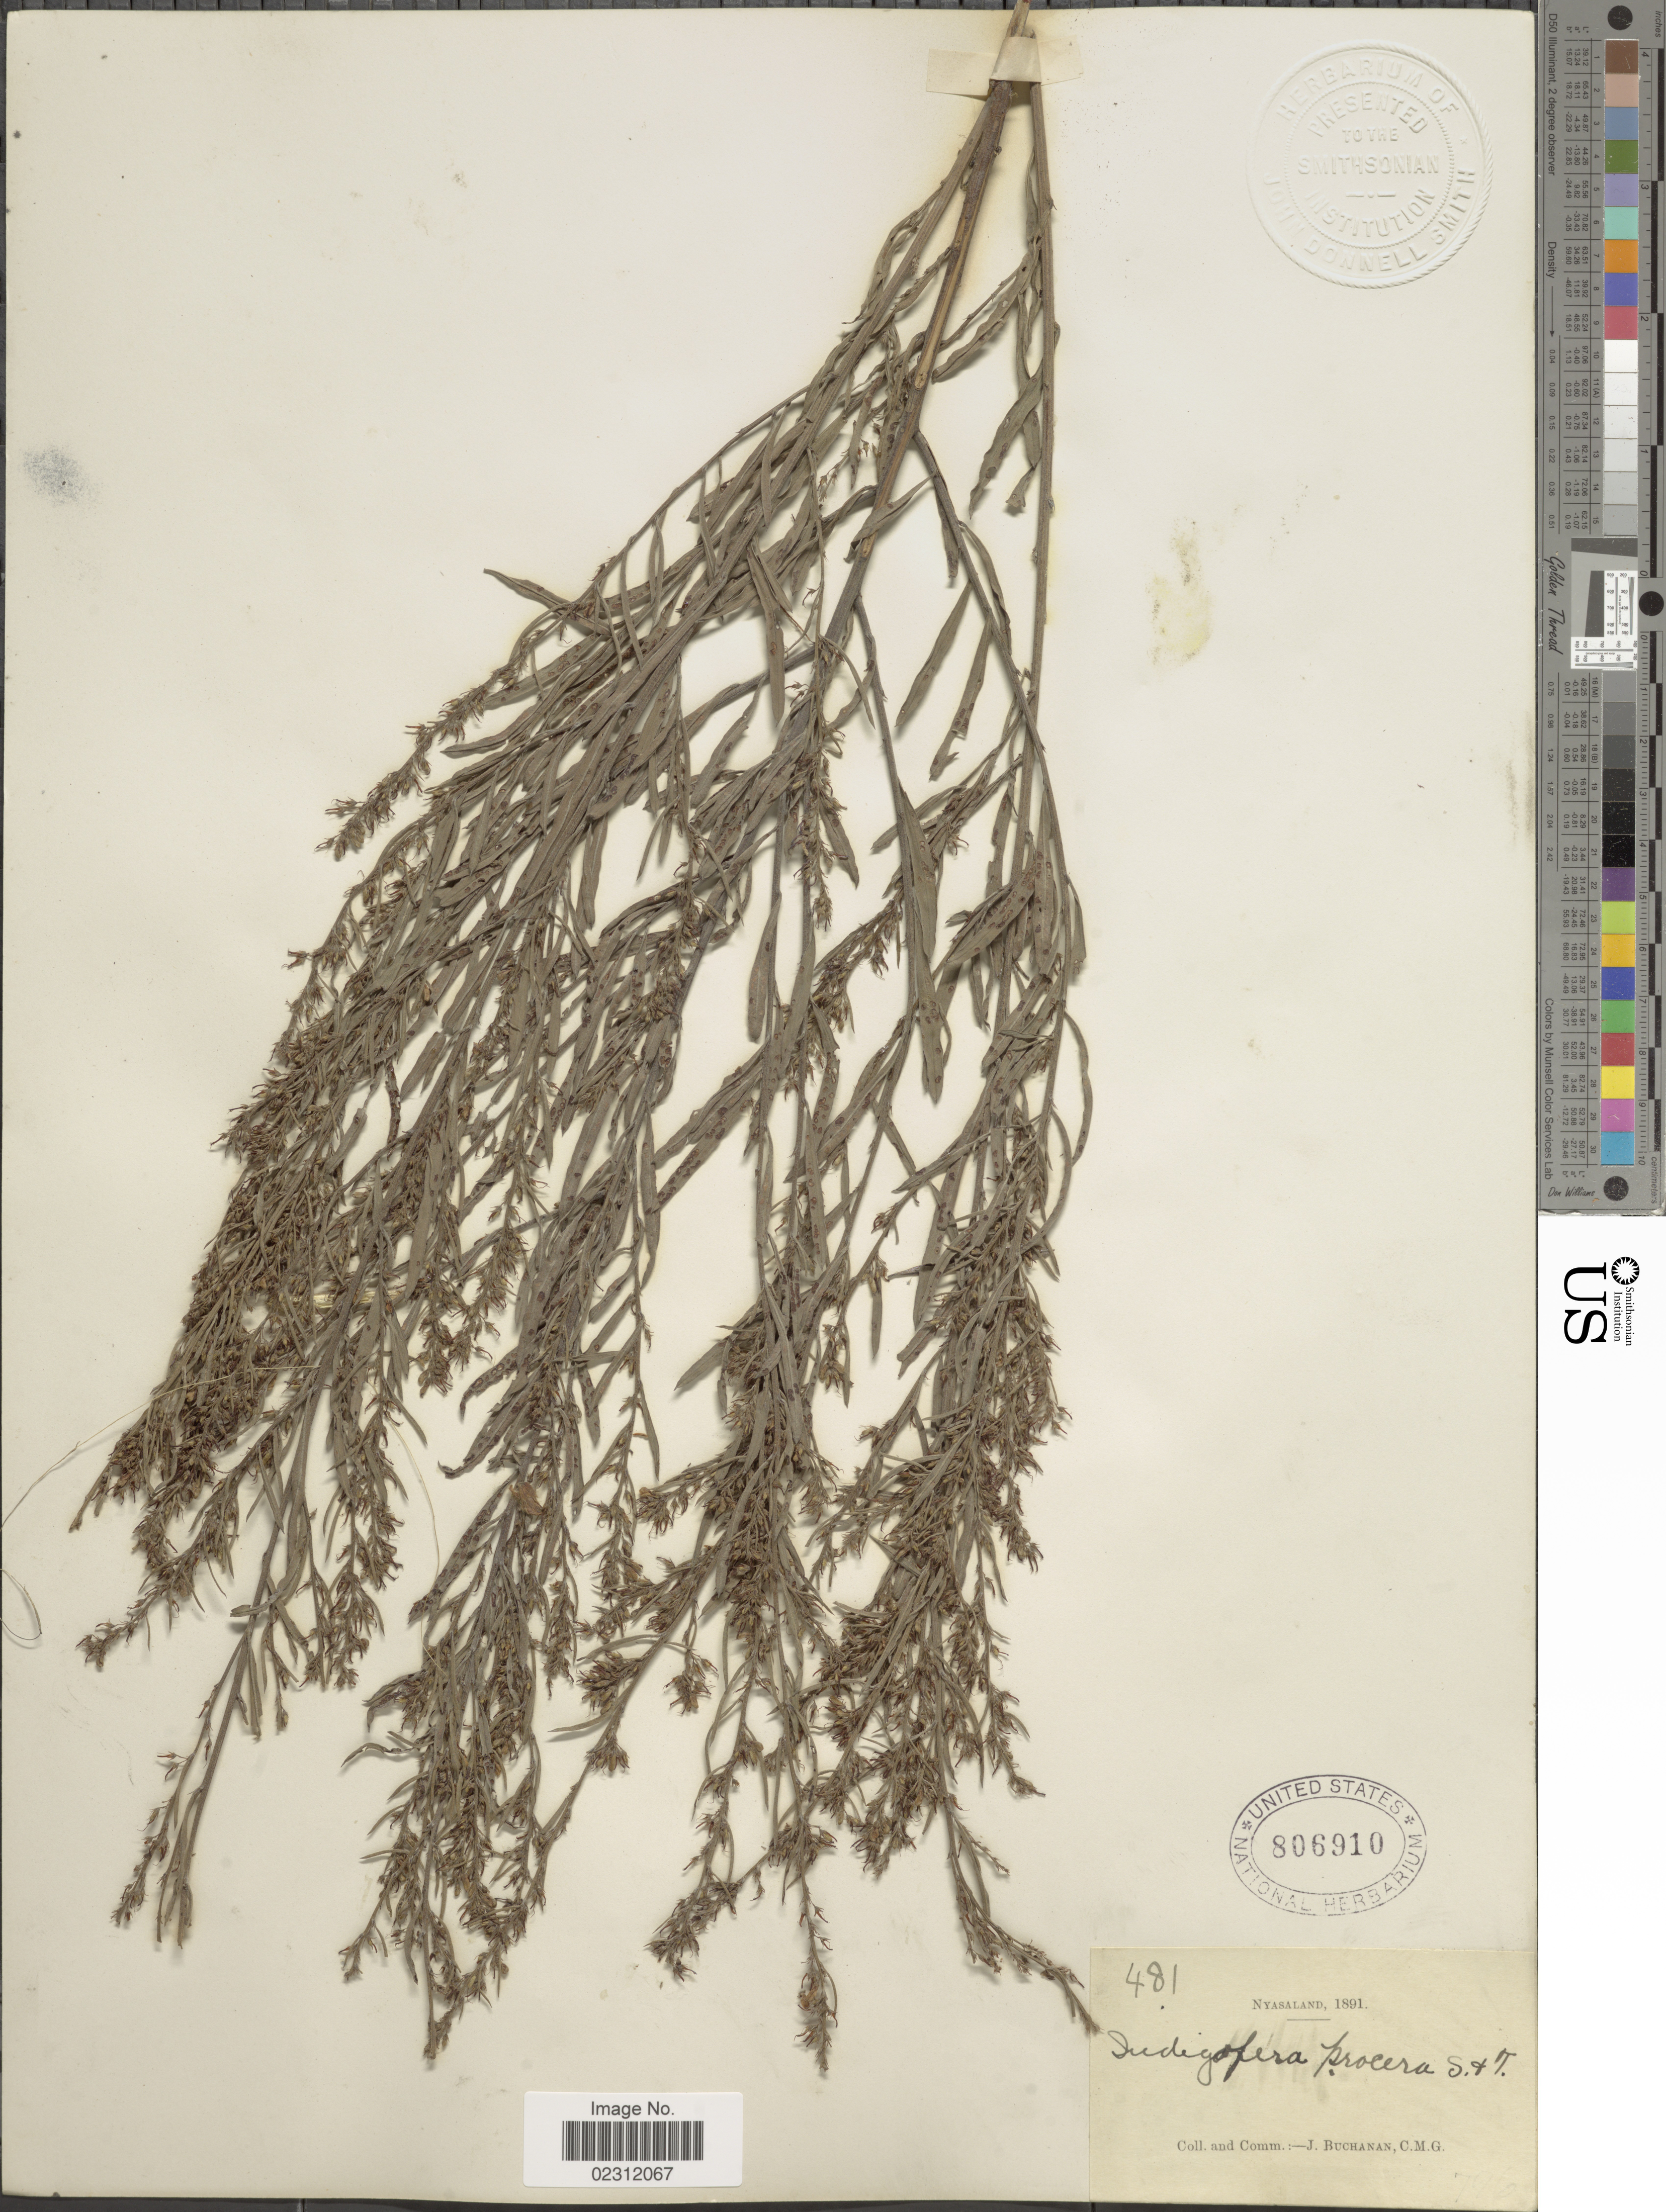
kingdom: Plantae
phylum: Tracheophyta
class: Magnoliopsida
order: Fabales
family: Fabaceae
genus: Indigofera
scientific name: Indigofera procera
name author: Schumach. & Thonn.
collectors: J. Buchanan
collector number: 481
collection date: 1891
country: Malawi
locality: Nyasaland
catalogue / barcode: US 806910